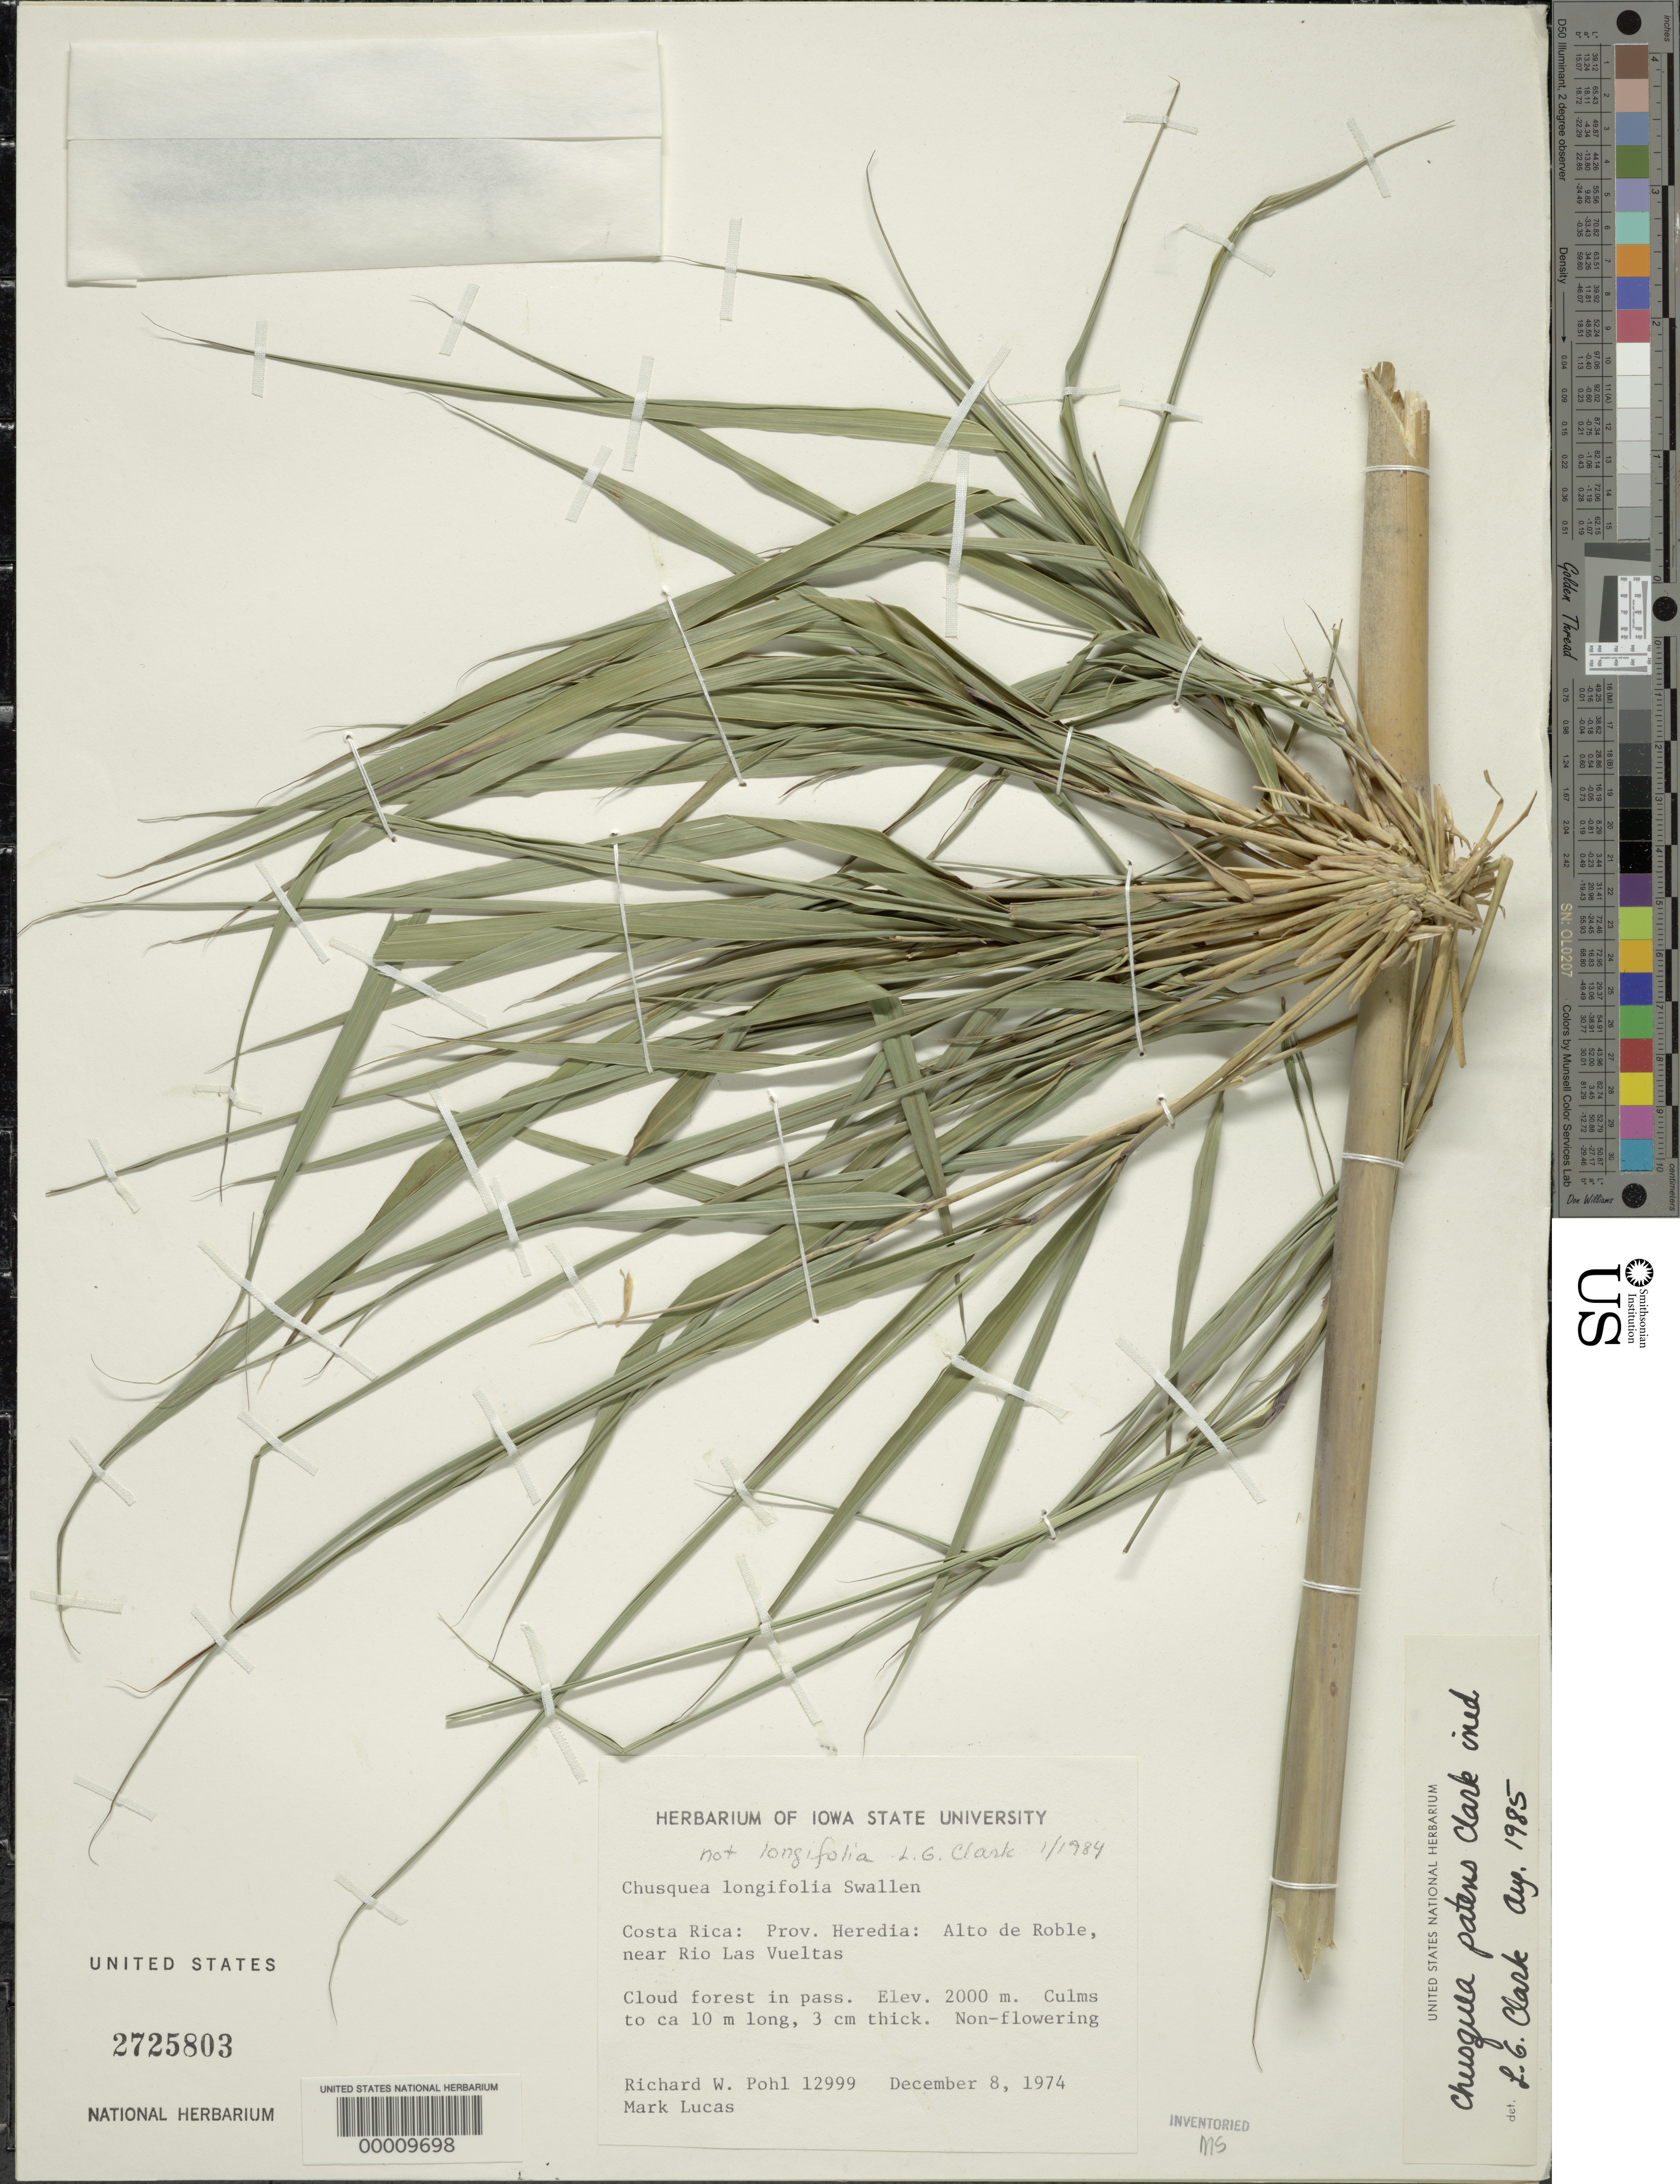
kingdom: Plantae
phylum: Tracheophyta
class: Liliopsida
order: Poales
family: Poaceae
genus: Chusquea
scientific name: Chusquea nutans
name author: L.G. Clark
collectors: R. W. Pohl & M. Lucas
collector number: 12999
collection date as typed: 08 Dec 1974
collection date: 1974-12-08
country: Costa Rica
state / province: Heredia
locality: Alto de roble, rio las vueltas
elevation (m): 2000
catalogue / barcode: US 2725803